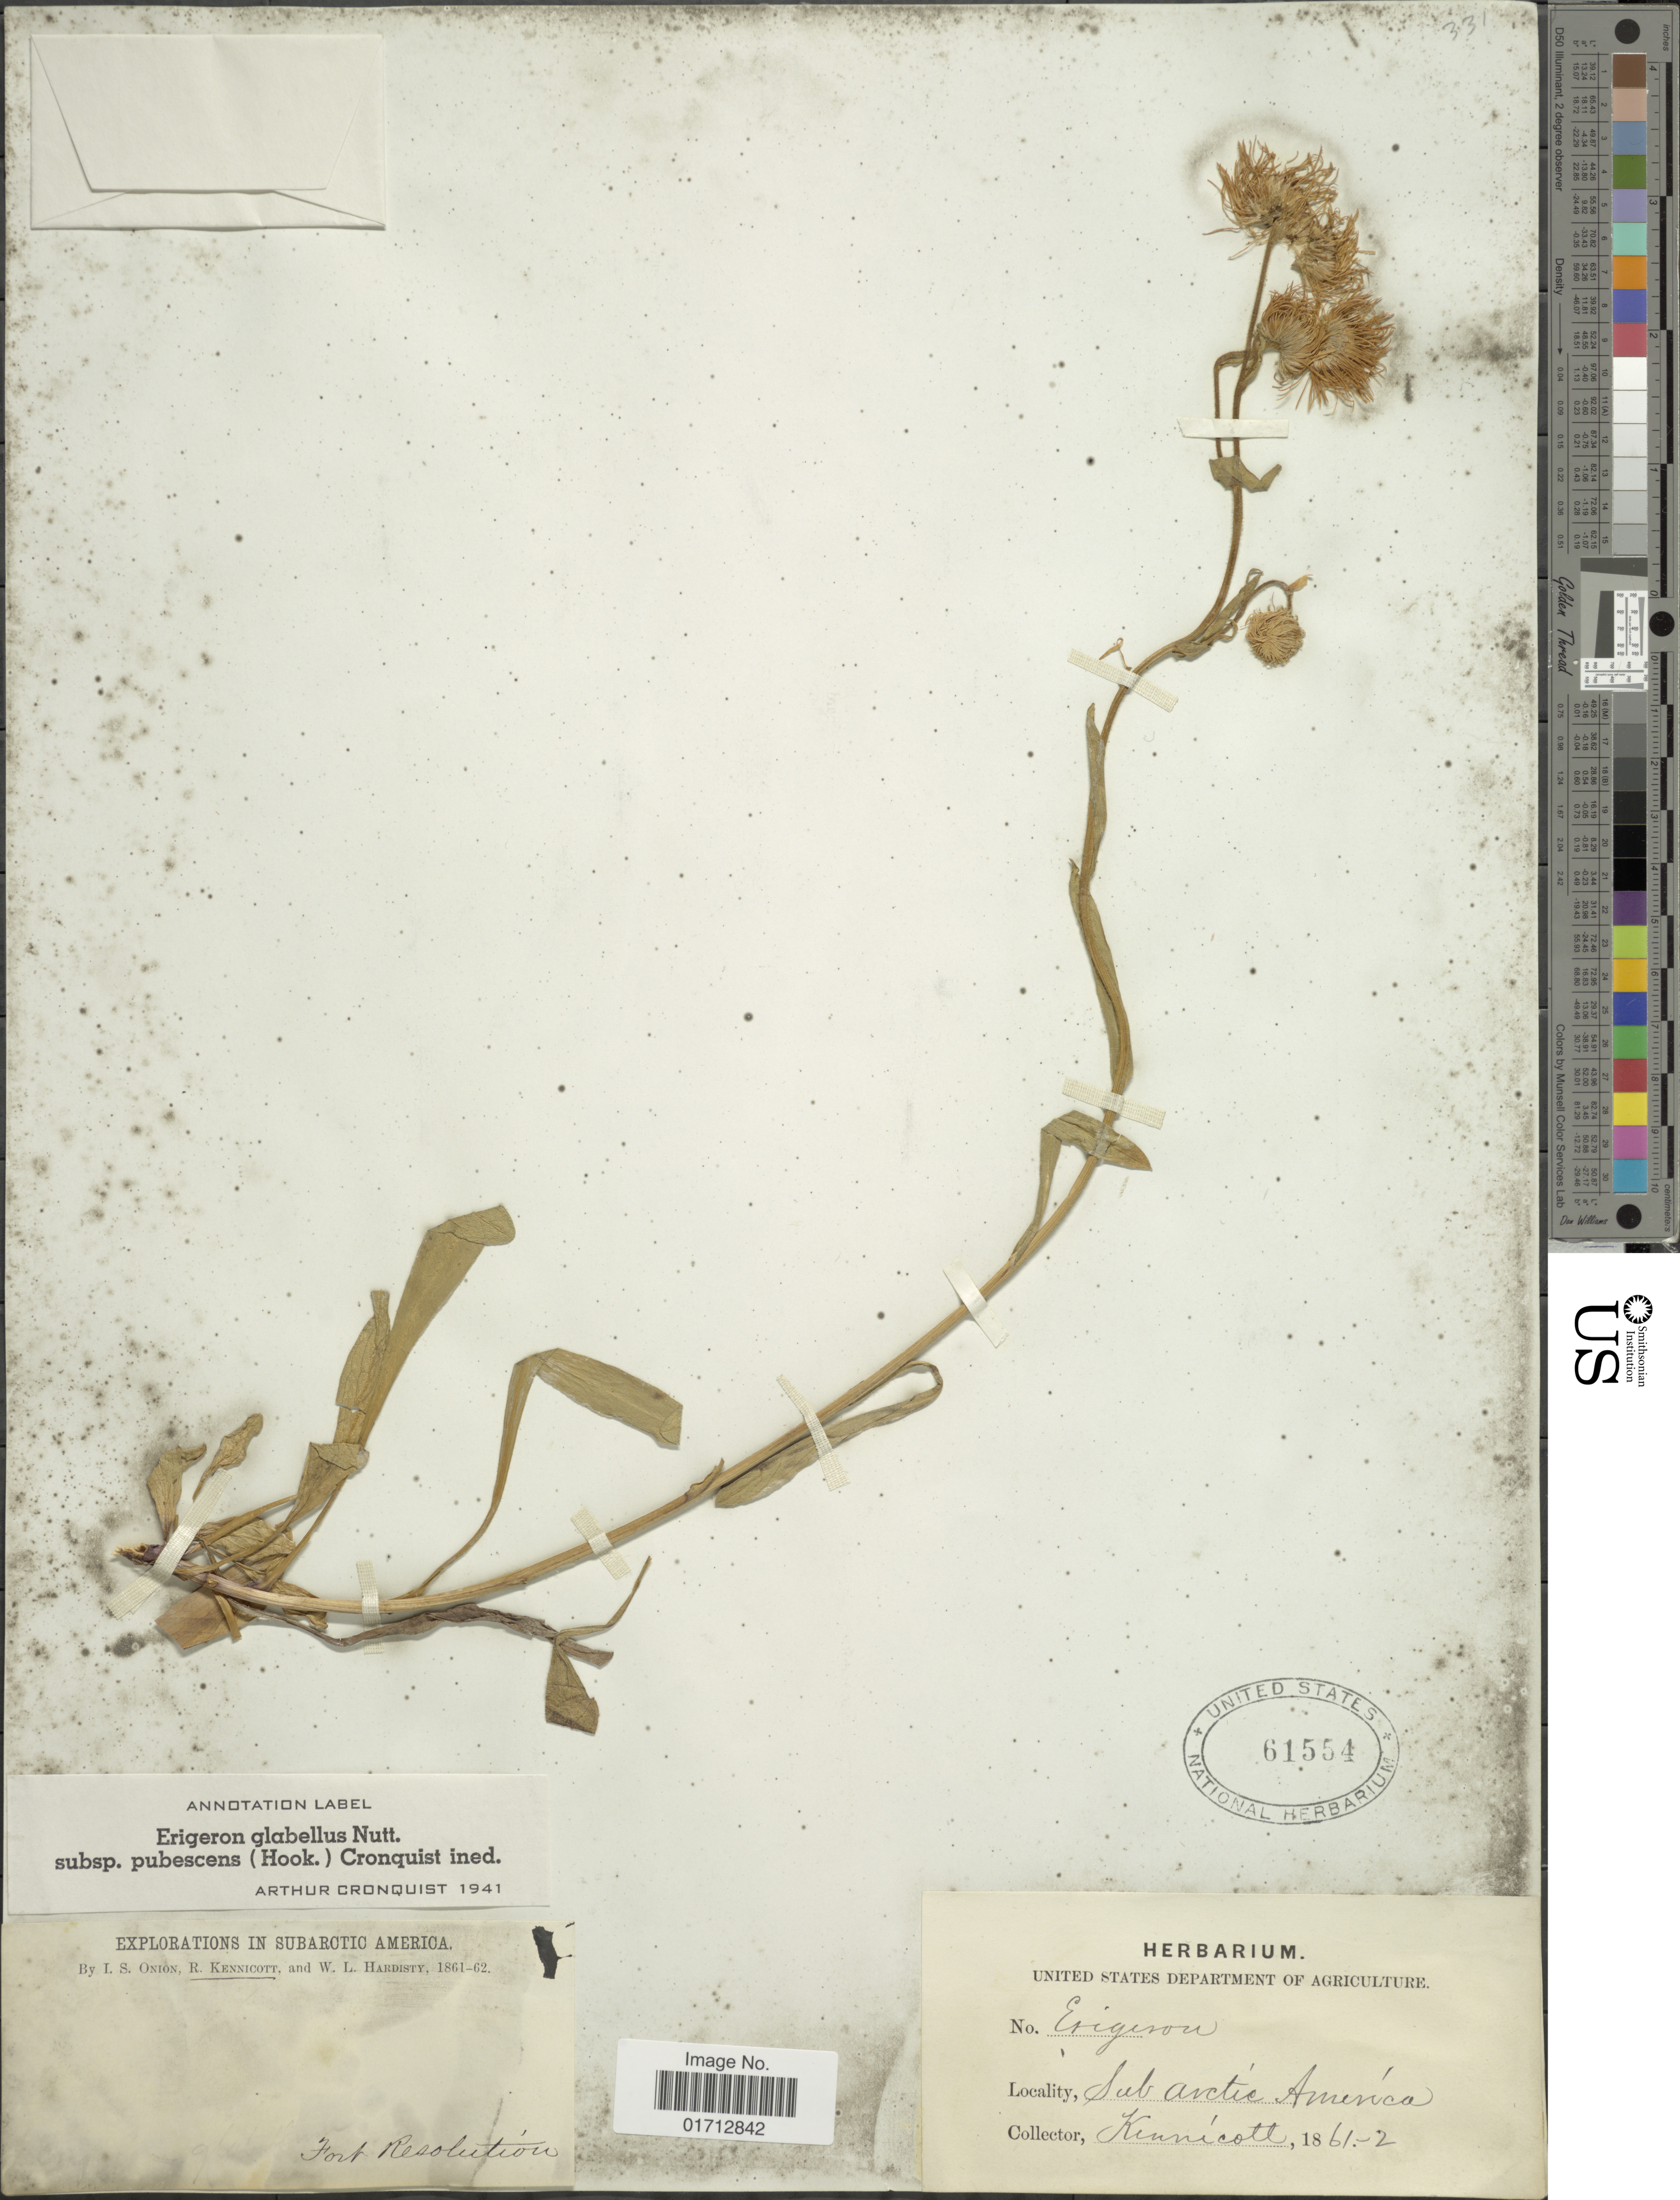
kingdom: Plantae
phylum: Tracheophyta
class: Magnoliopsida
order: Asterales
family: Asteraceae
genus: Erigeron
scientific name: Erigeron glabellus subsp. pubescens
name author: (Hook.) Cronq.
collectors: R. Kennicott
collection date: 1861/1862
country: Canada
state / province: Northwest Territories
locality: Sub arctic America.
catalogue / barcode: US 61554